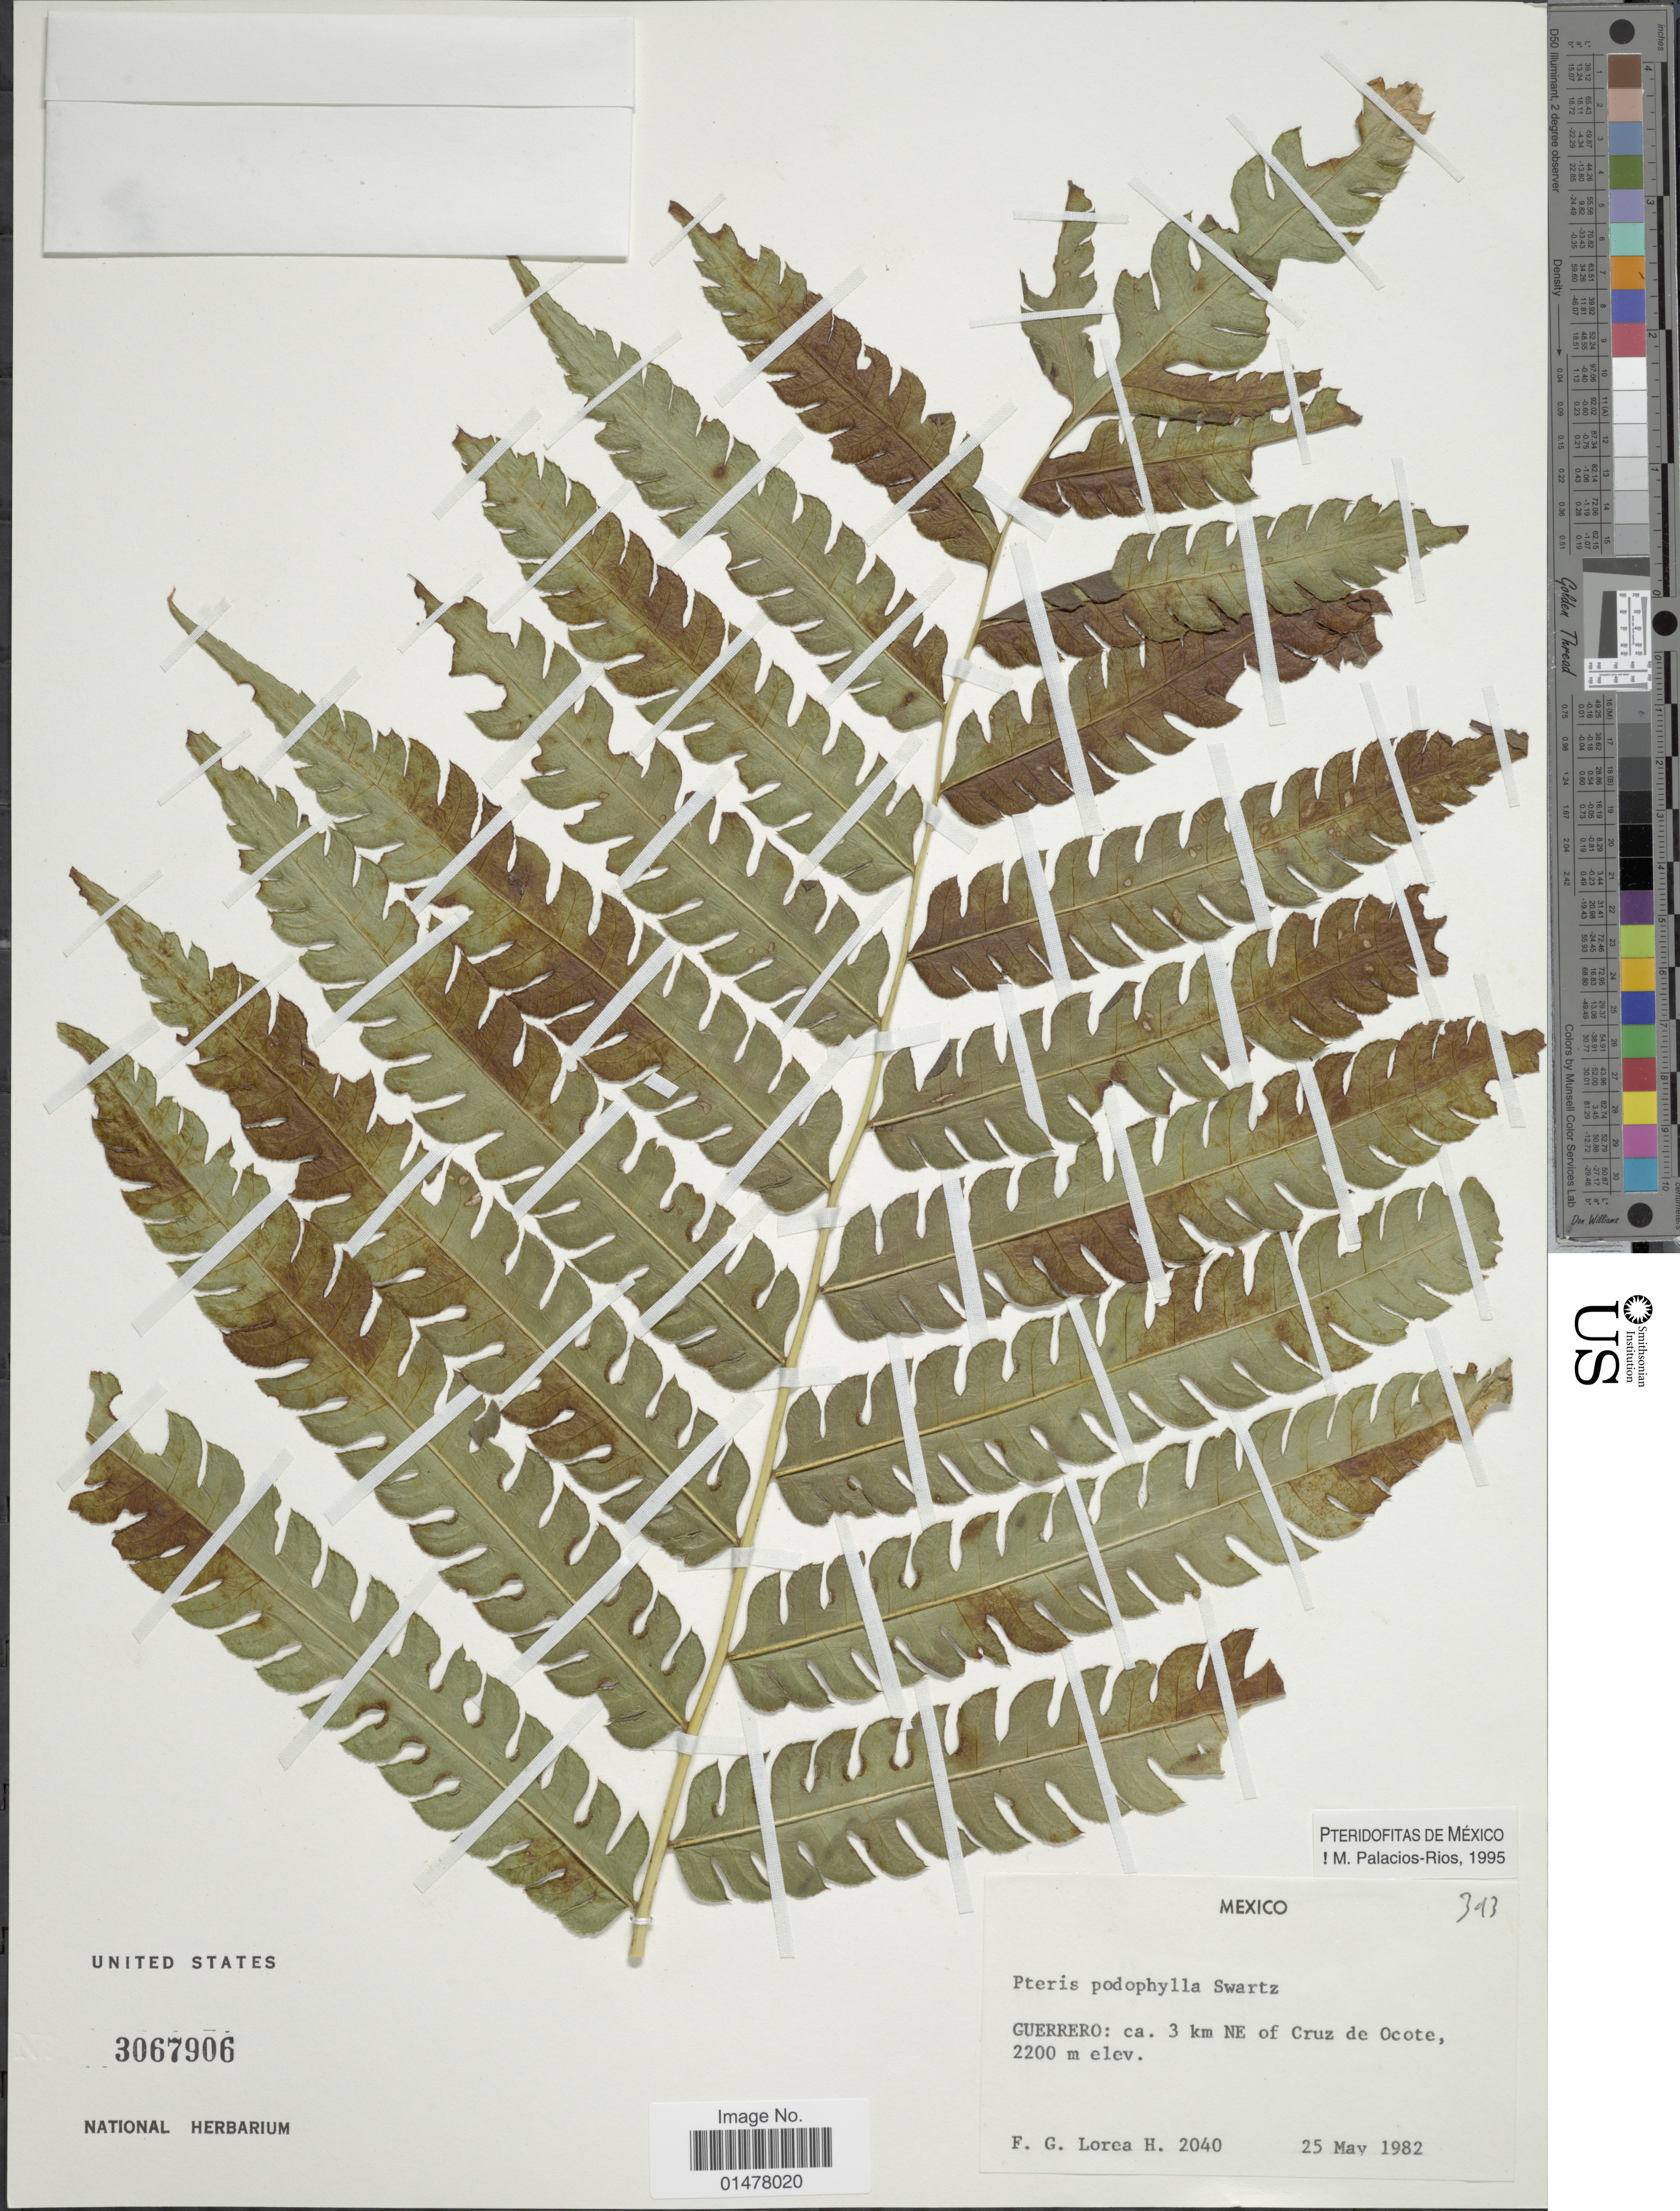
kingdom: Plantae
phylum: Tracheophyta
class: Polypodiopsida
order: Polypodiales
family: Pteridaceae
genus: Pteris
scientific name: Pteris podophylla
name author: Sw.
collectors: F. Lorea-Hernandez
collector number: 2040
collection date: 1982-05-25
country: Mexico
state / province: Guerrero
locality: Guerrero: ca. 3km NE of Cruz de Ocote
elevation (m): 2200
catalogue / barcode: US 3067906